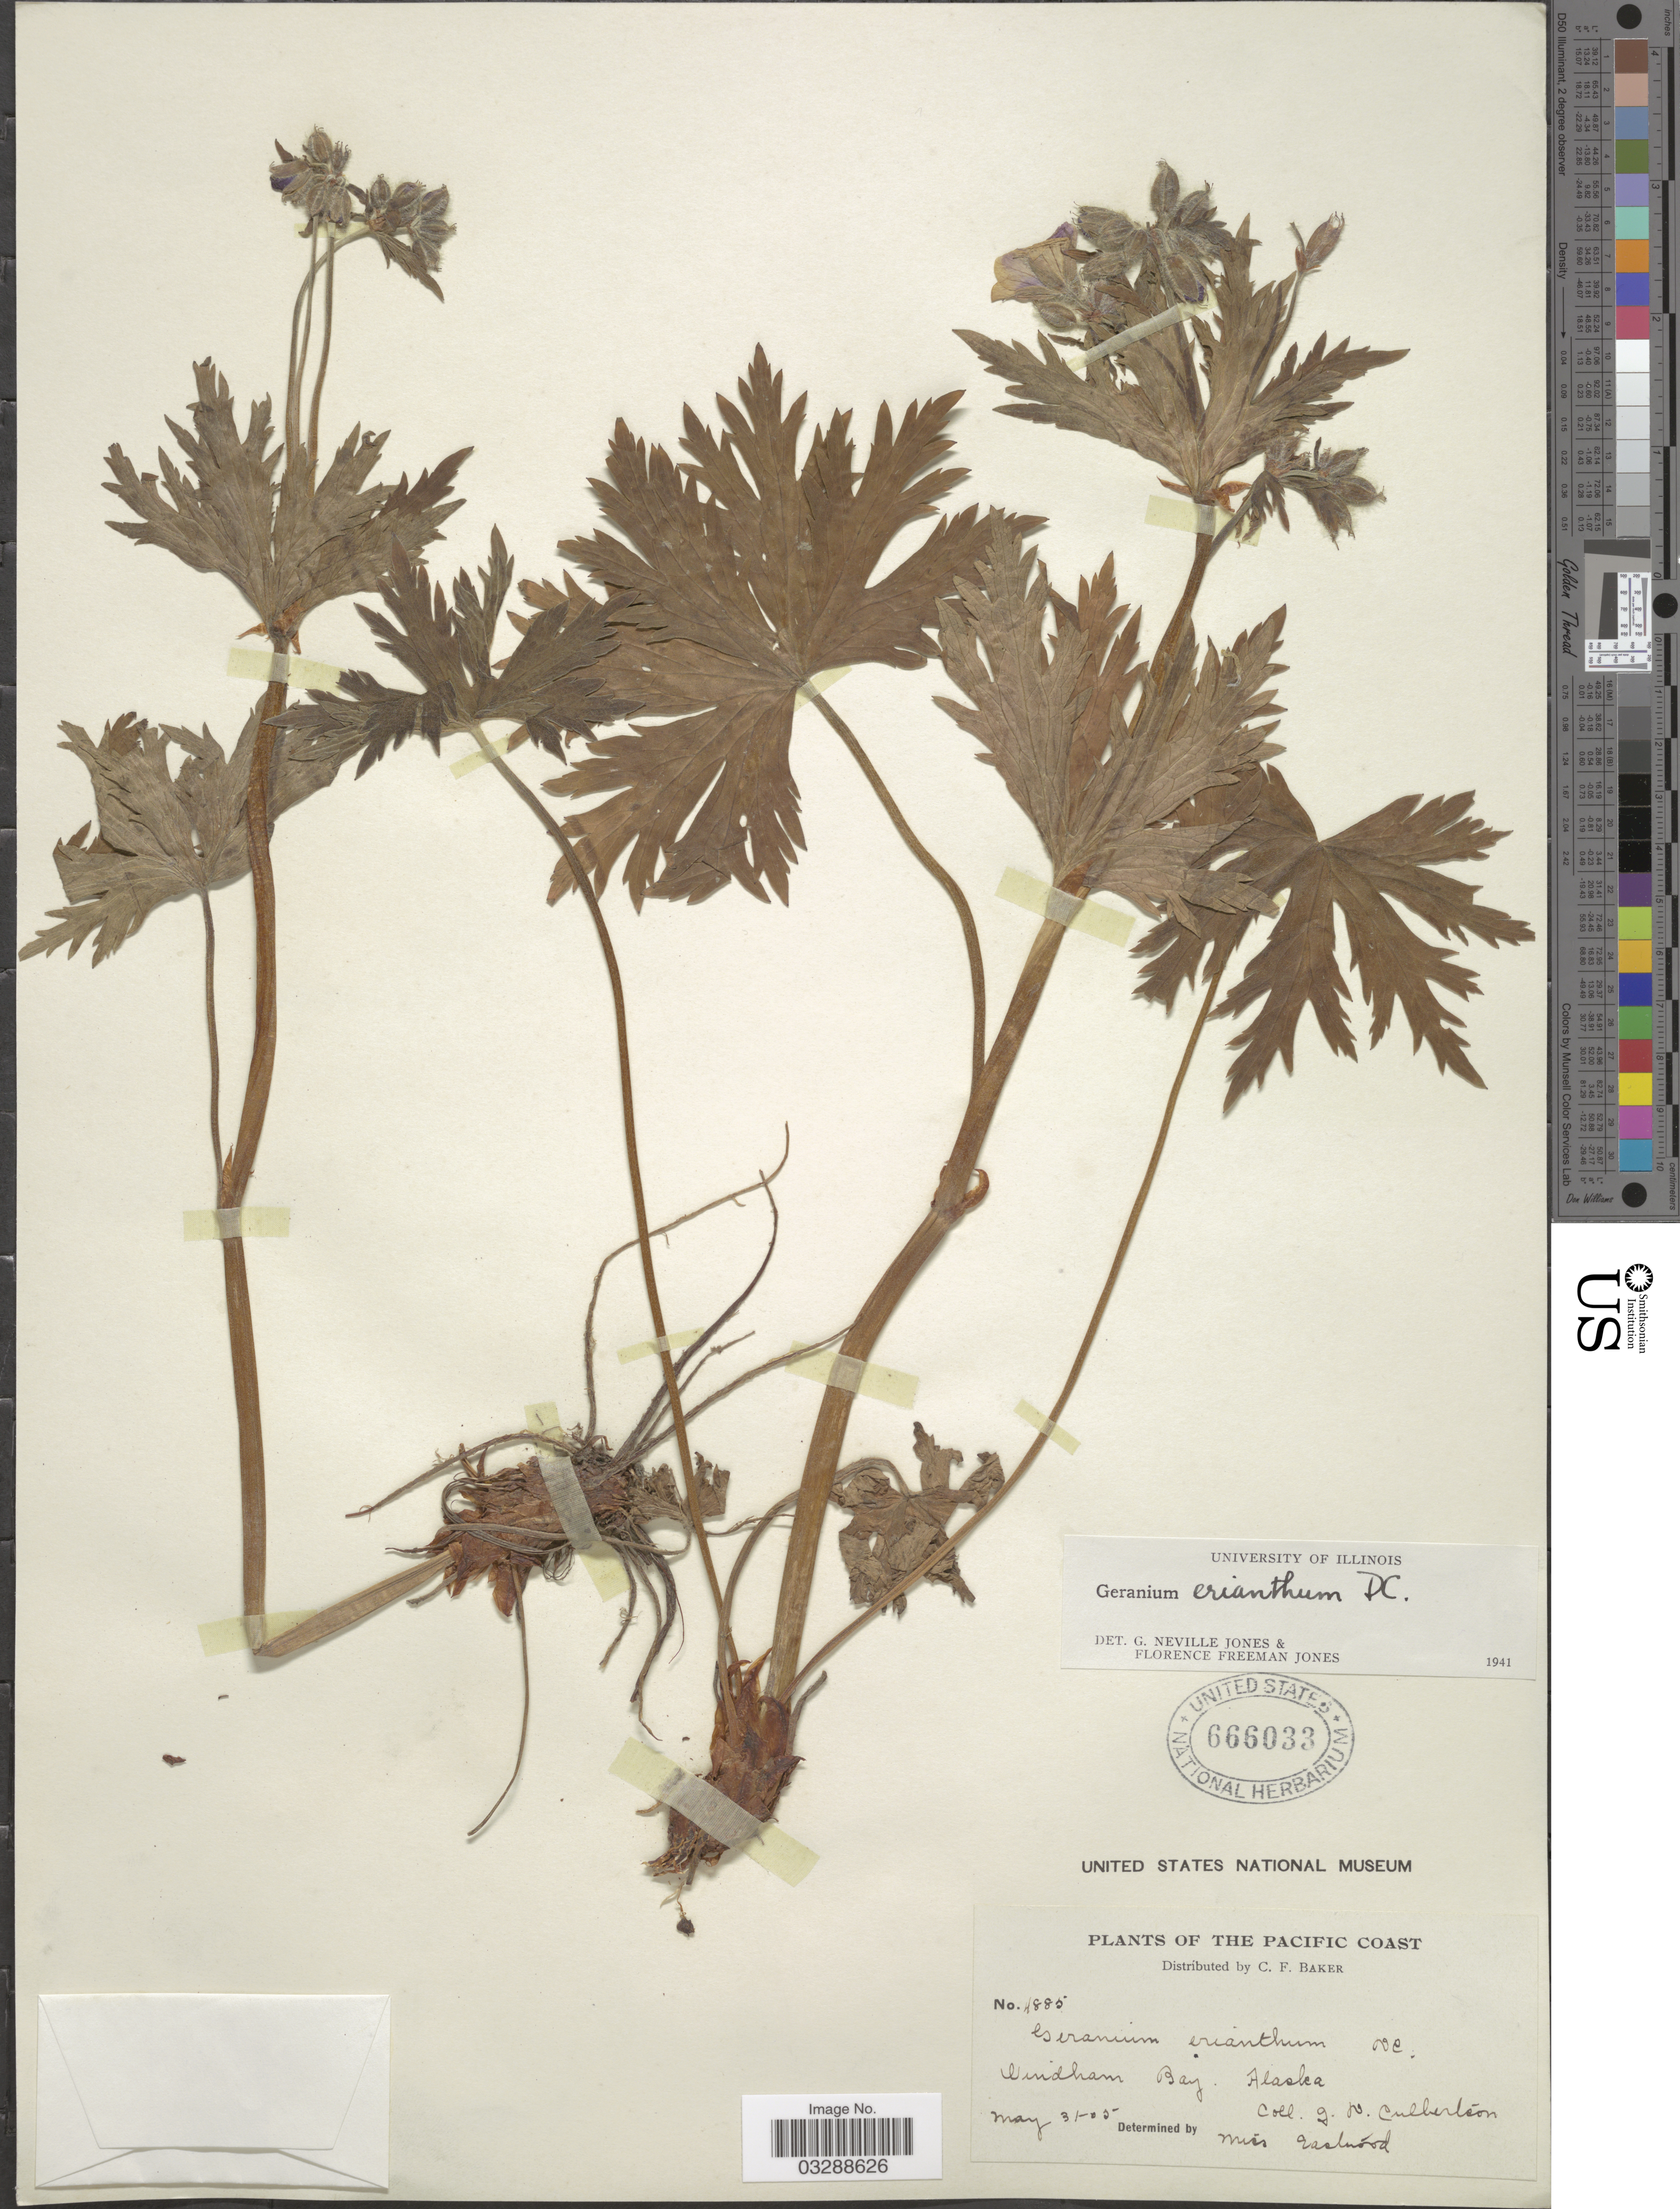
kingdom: Plantae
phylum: Tracheophyta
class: Magnoliopsida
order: Geraniales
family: Geraniaceae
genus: Geranium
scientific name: Geranium erianthum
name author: DC.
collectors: J. Culbertson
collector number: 4885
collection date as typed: Transcribed d/m/y: 31/5/5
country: United States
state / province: Alaska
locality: The Pacific Coast, Windham Bay.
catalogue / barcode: US 666033